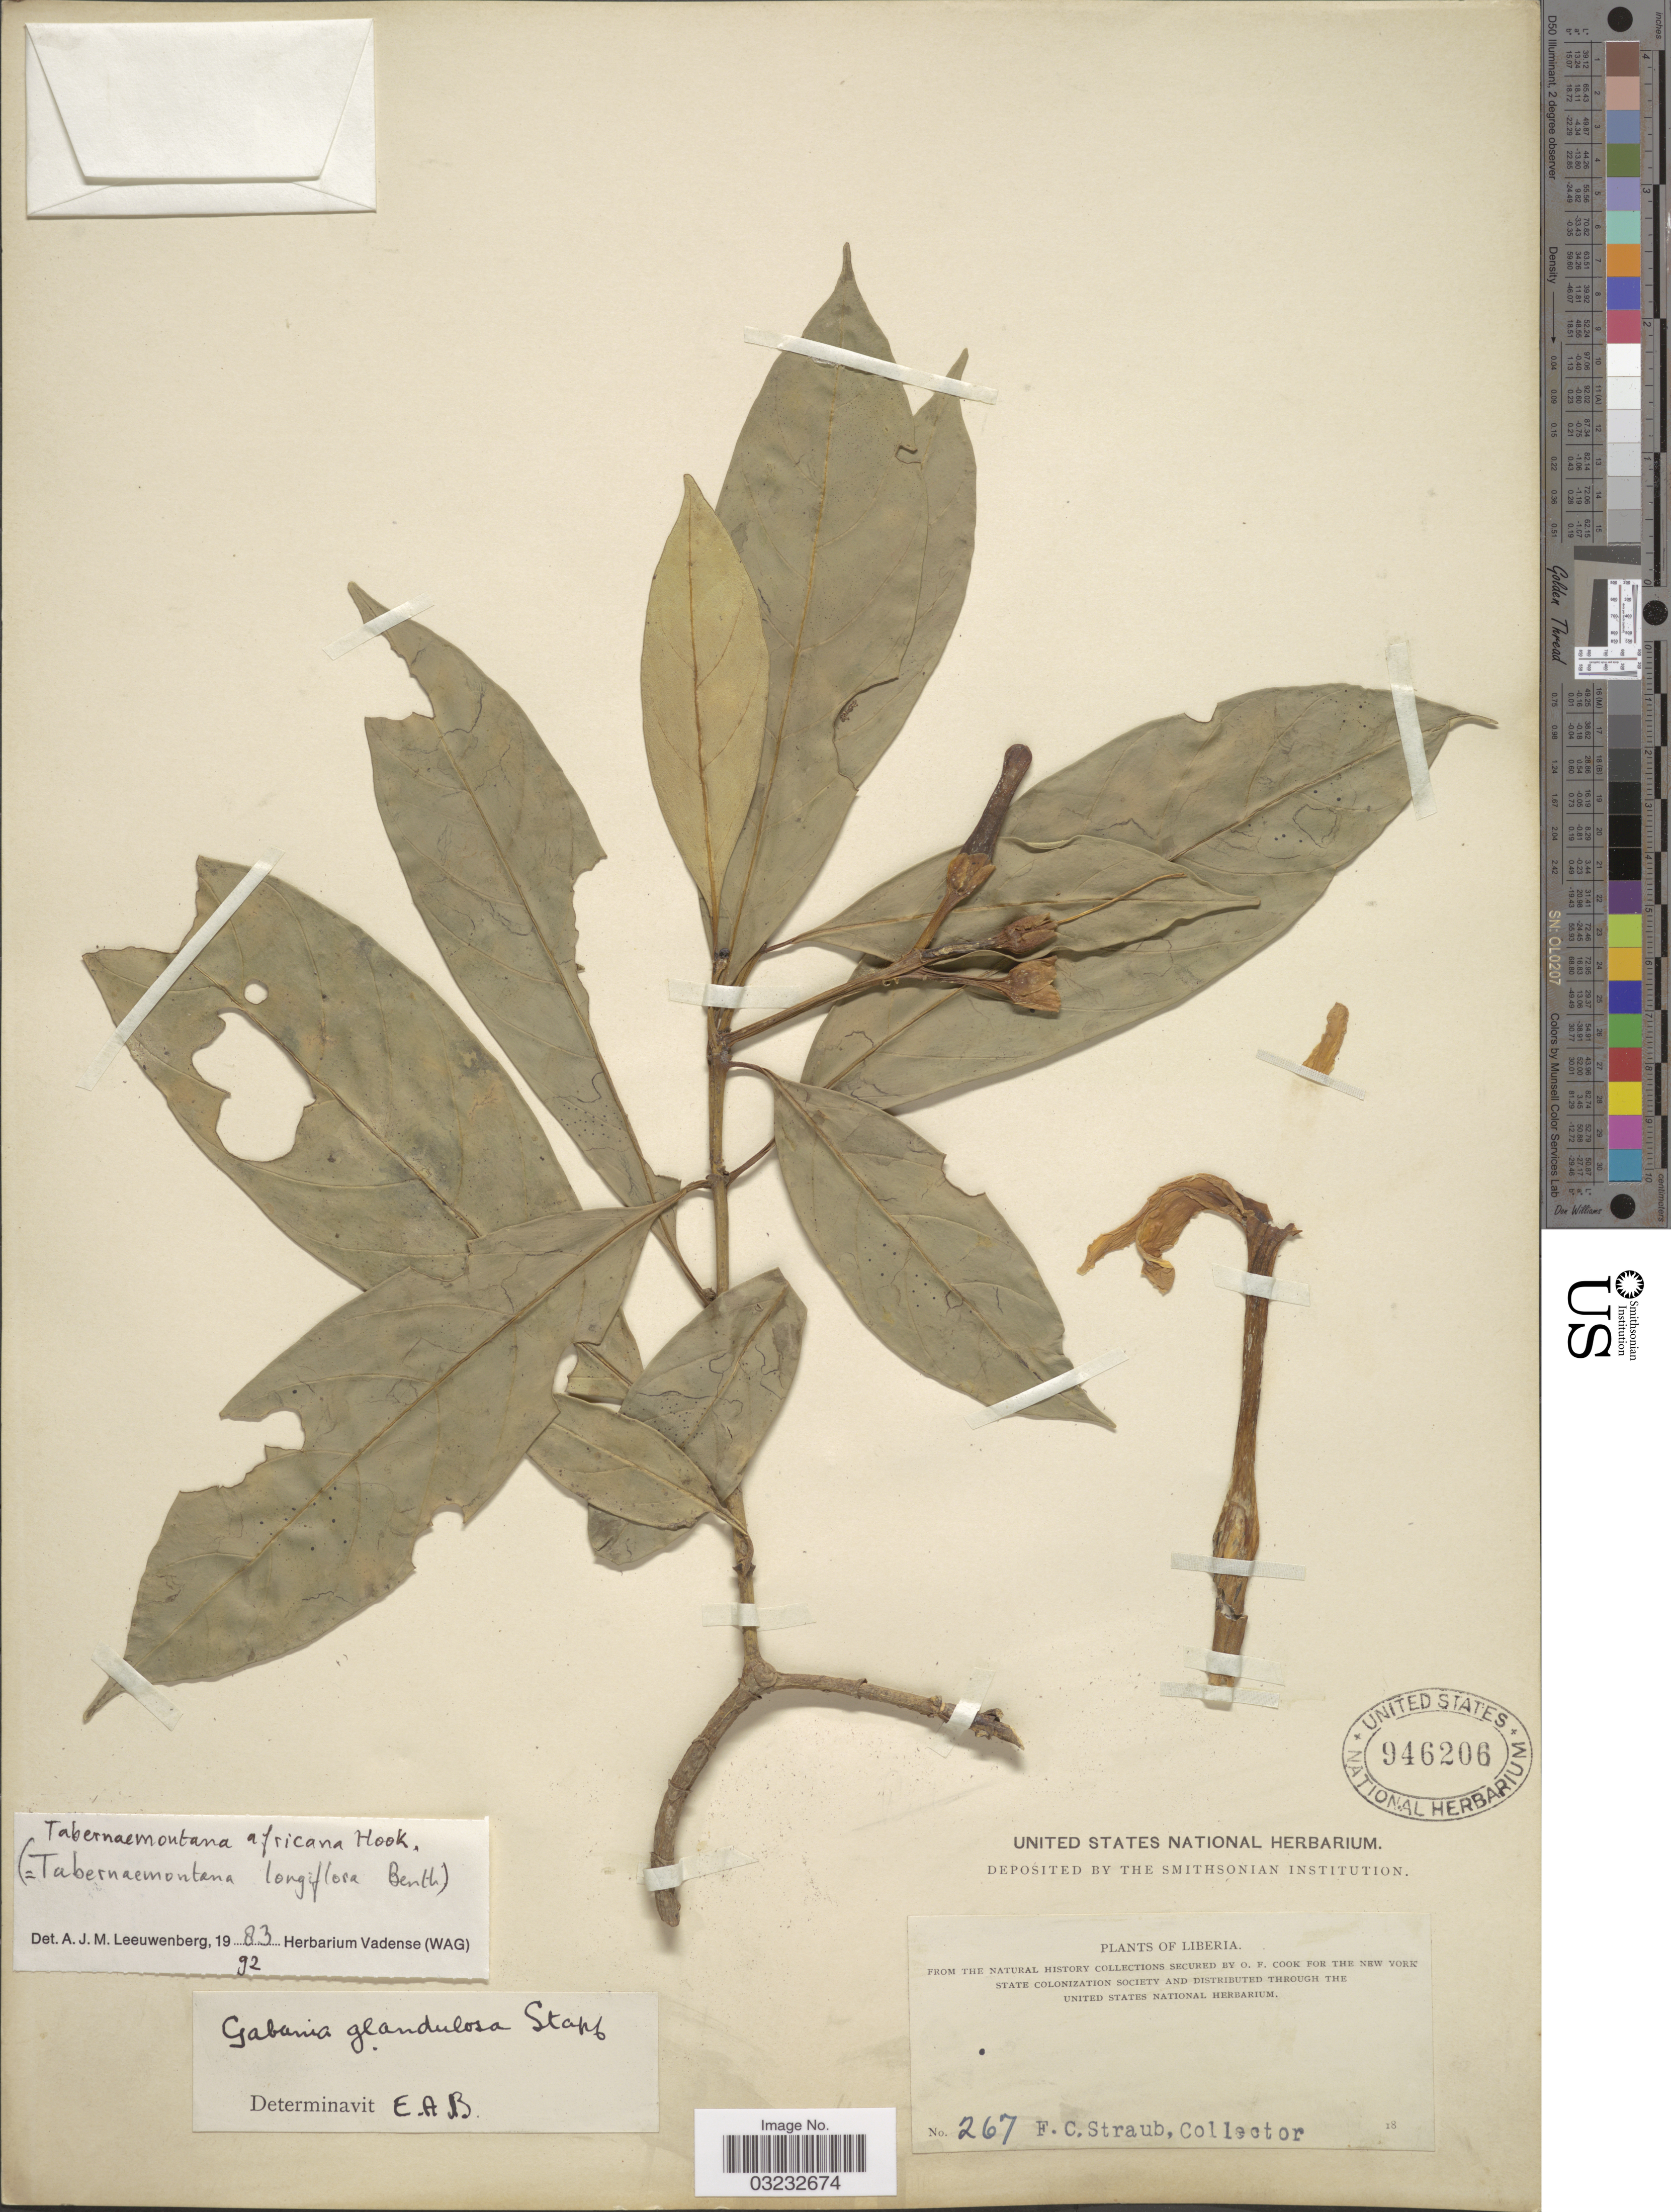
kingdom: Plantae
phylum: Tracheophyta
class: Magnoliopsida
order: Gentianales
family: Apocynaceae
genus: Tabernaemontana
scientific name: Tabernaemontana africana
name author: Hook.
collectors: F. Straub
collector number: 267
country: Liberia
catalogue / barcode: US 946206